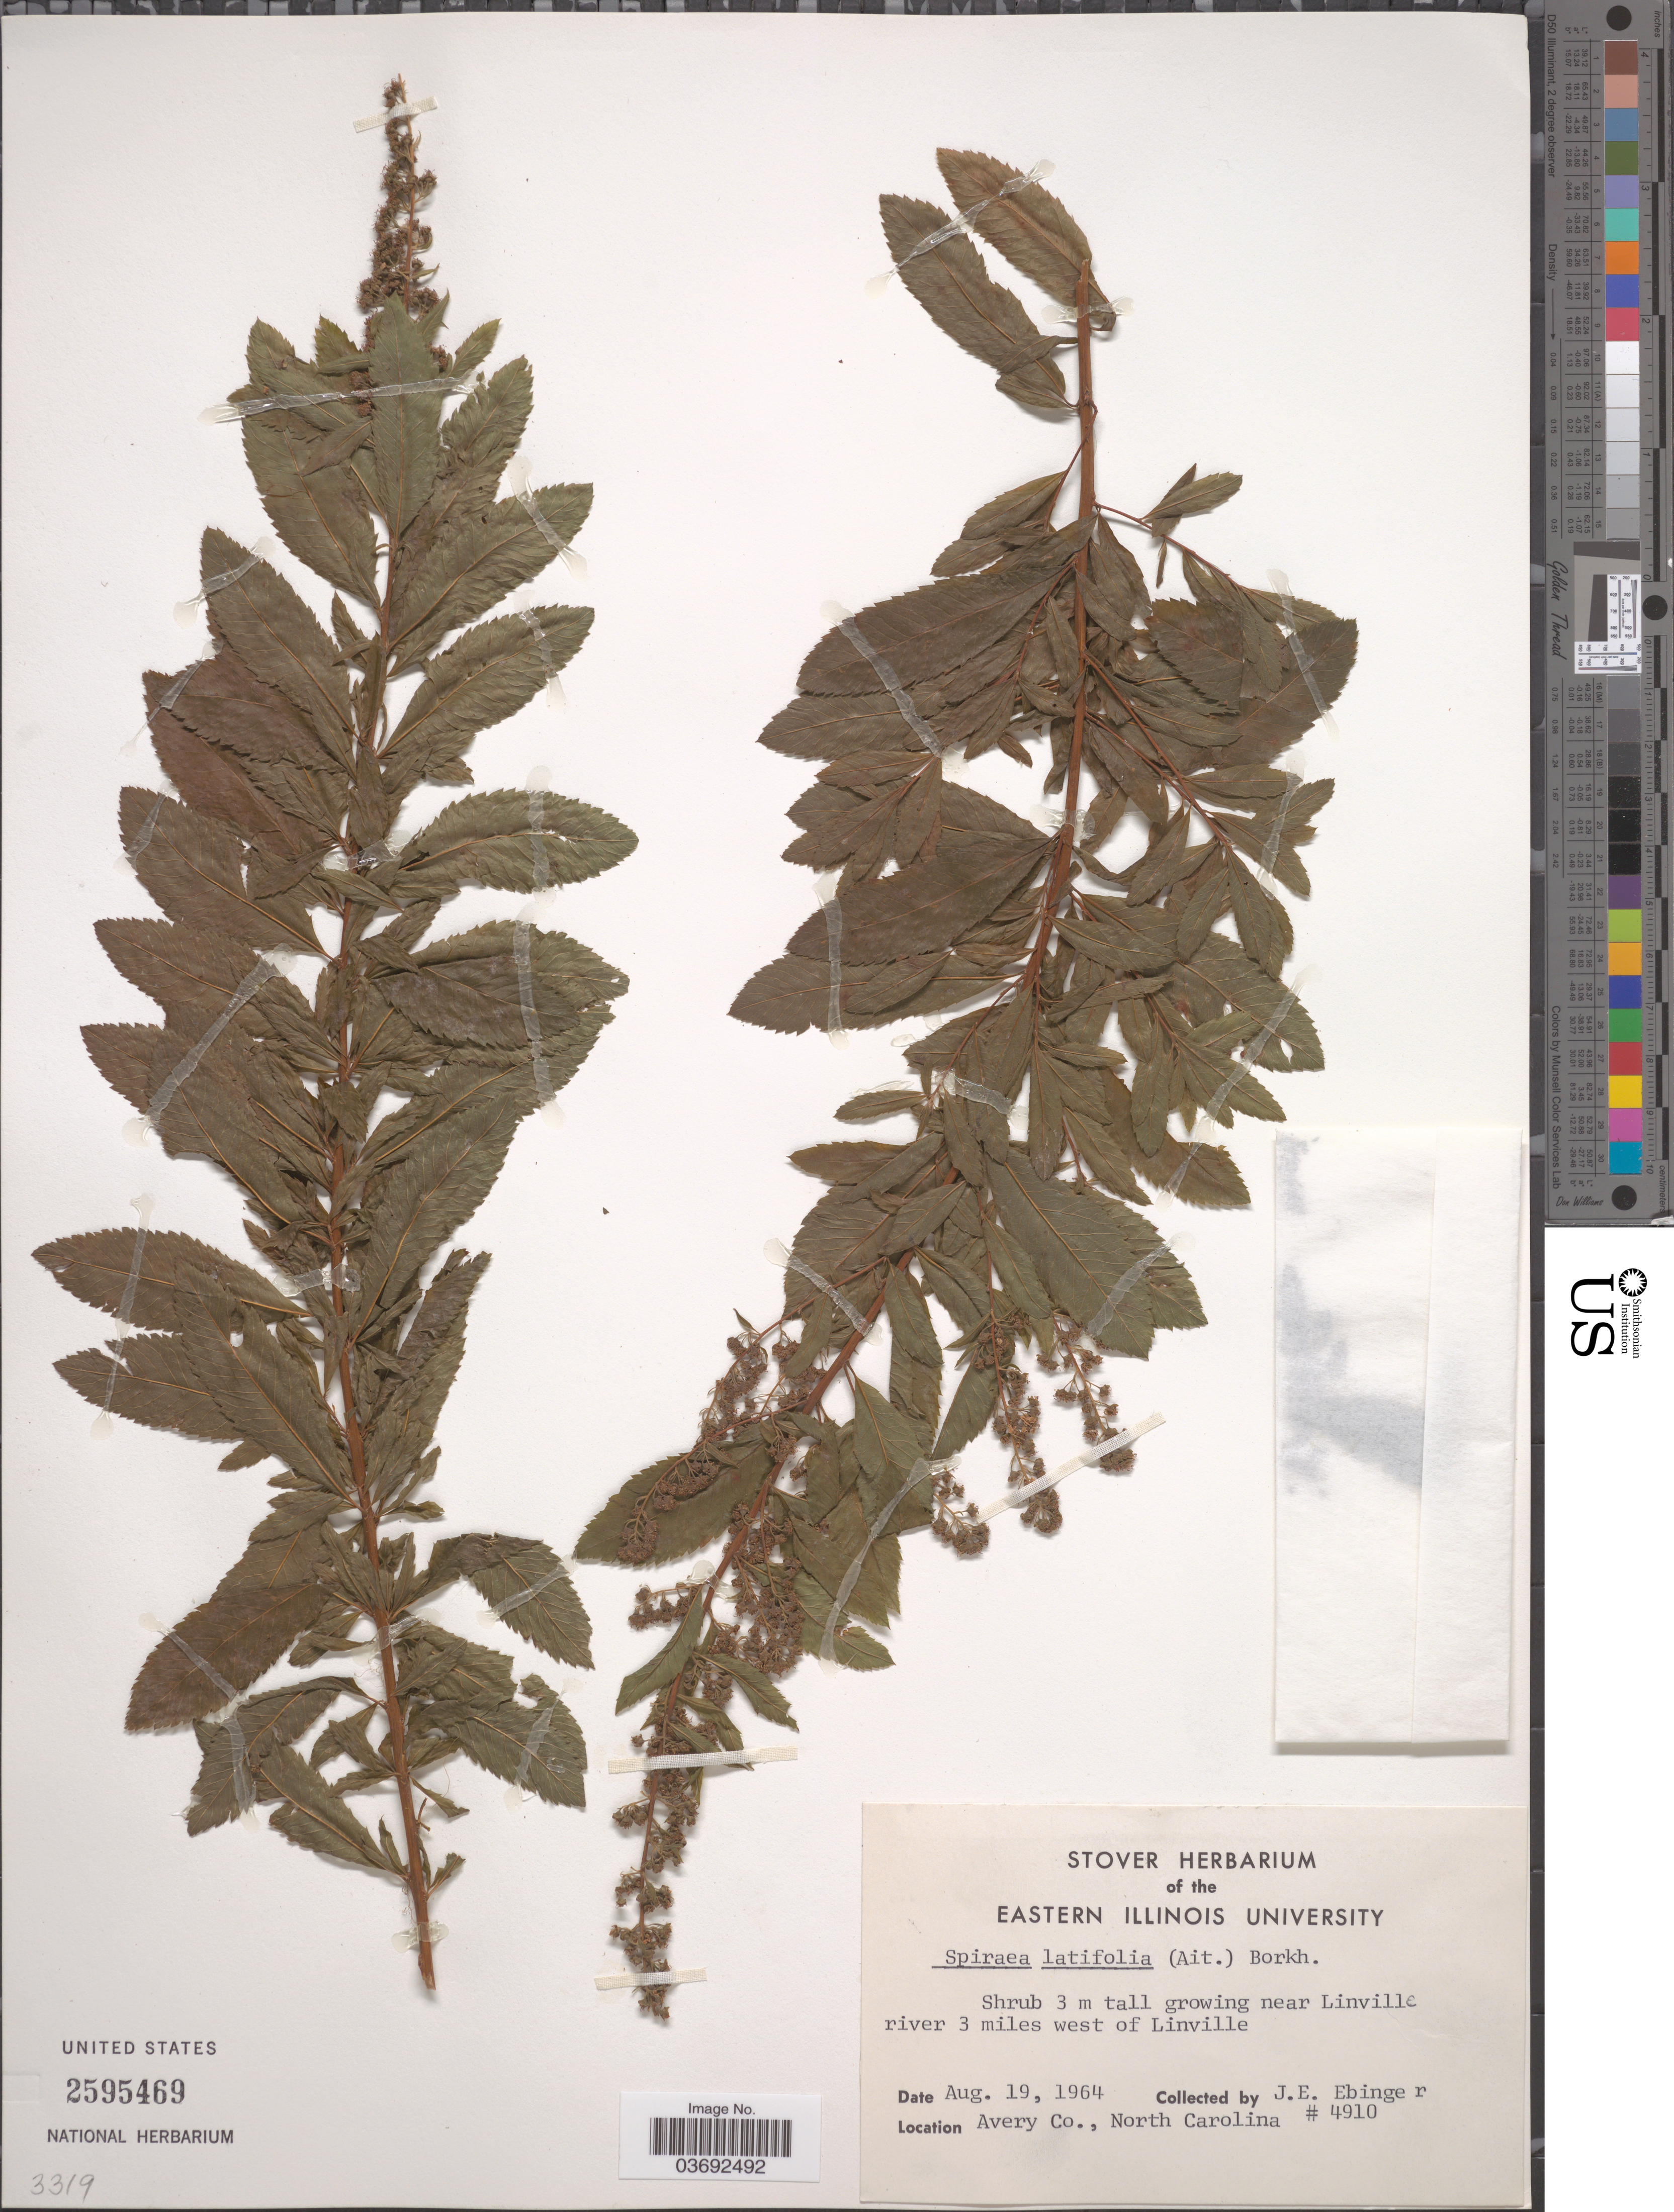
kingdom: Plantae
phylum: Tracheophyta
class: Magnoliopsida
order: Rosales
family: Rosaceae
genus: Spiraea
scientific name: Spiraea latifolia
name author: Borkh.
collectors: J. Ebinger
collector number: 4910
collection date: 1964-08-19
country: United States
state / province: North Carolina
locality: Near Linville river 3 miles west of Linville. Avery Co.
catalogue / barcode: US 2595469